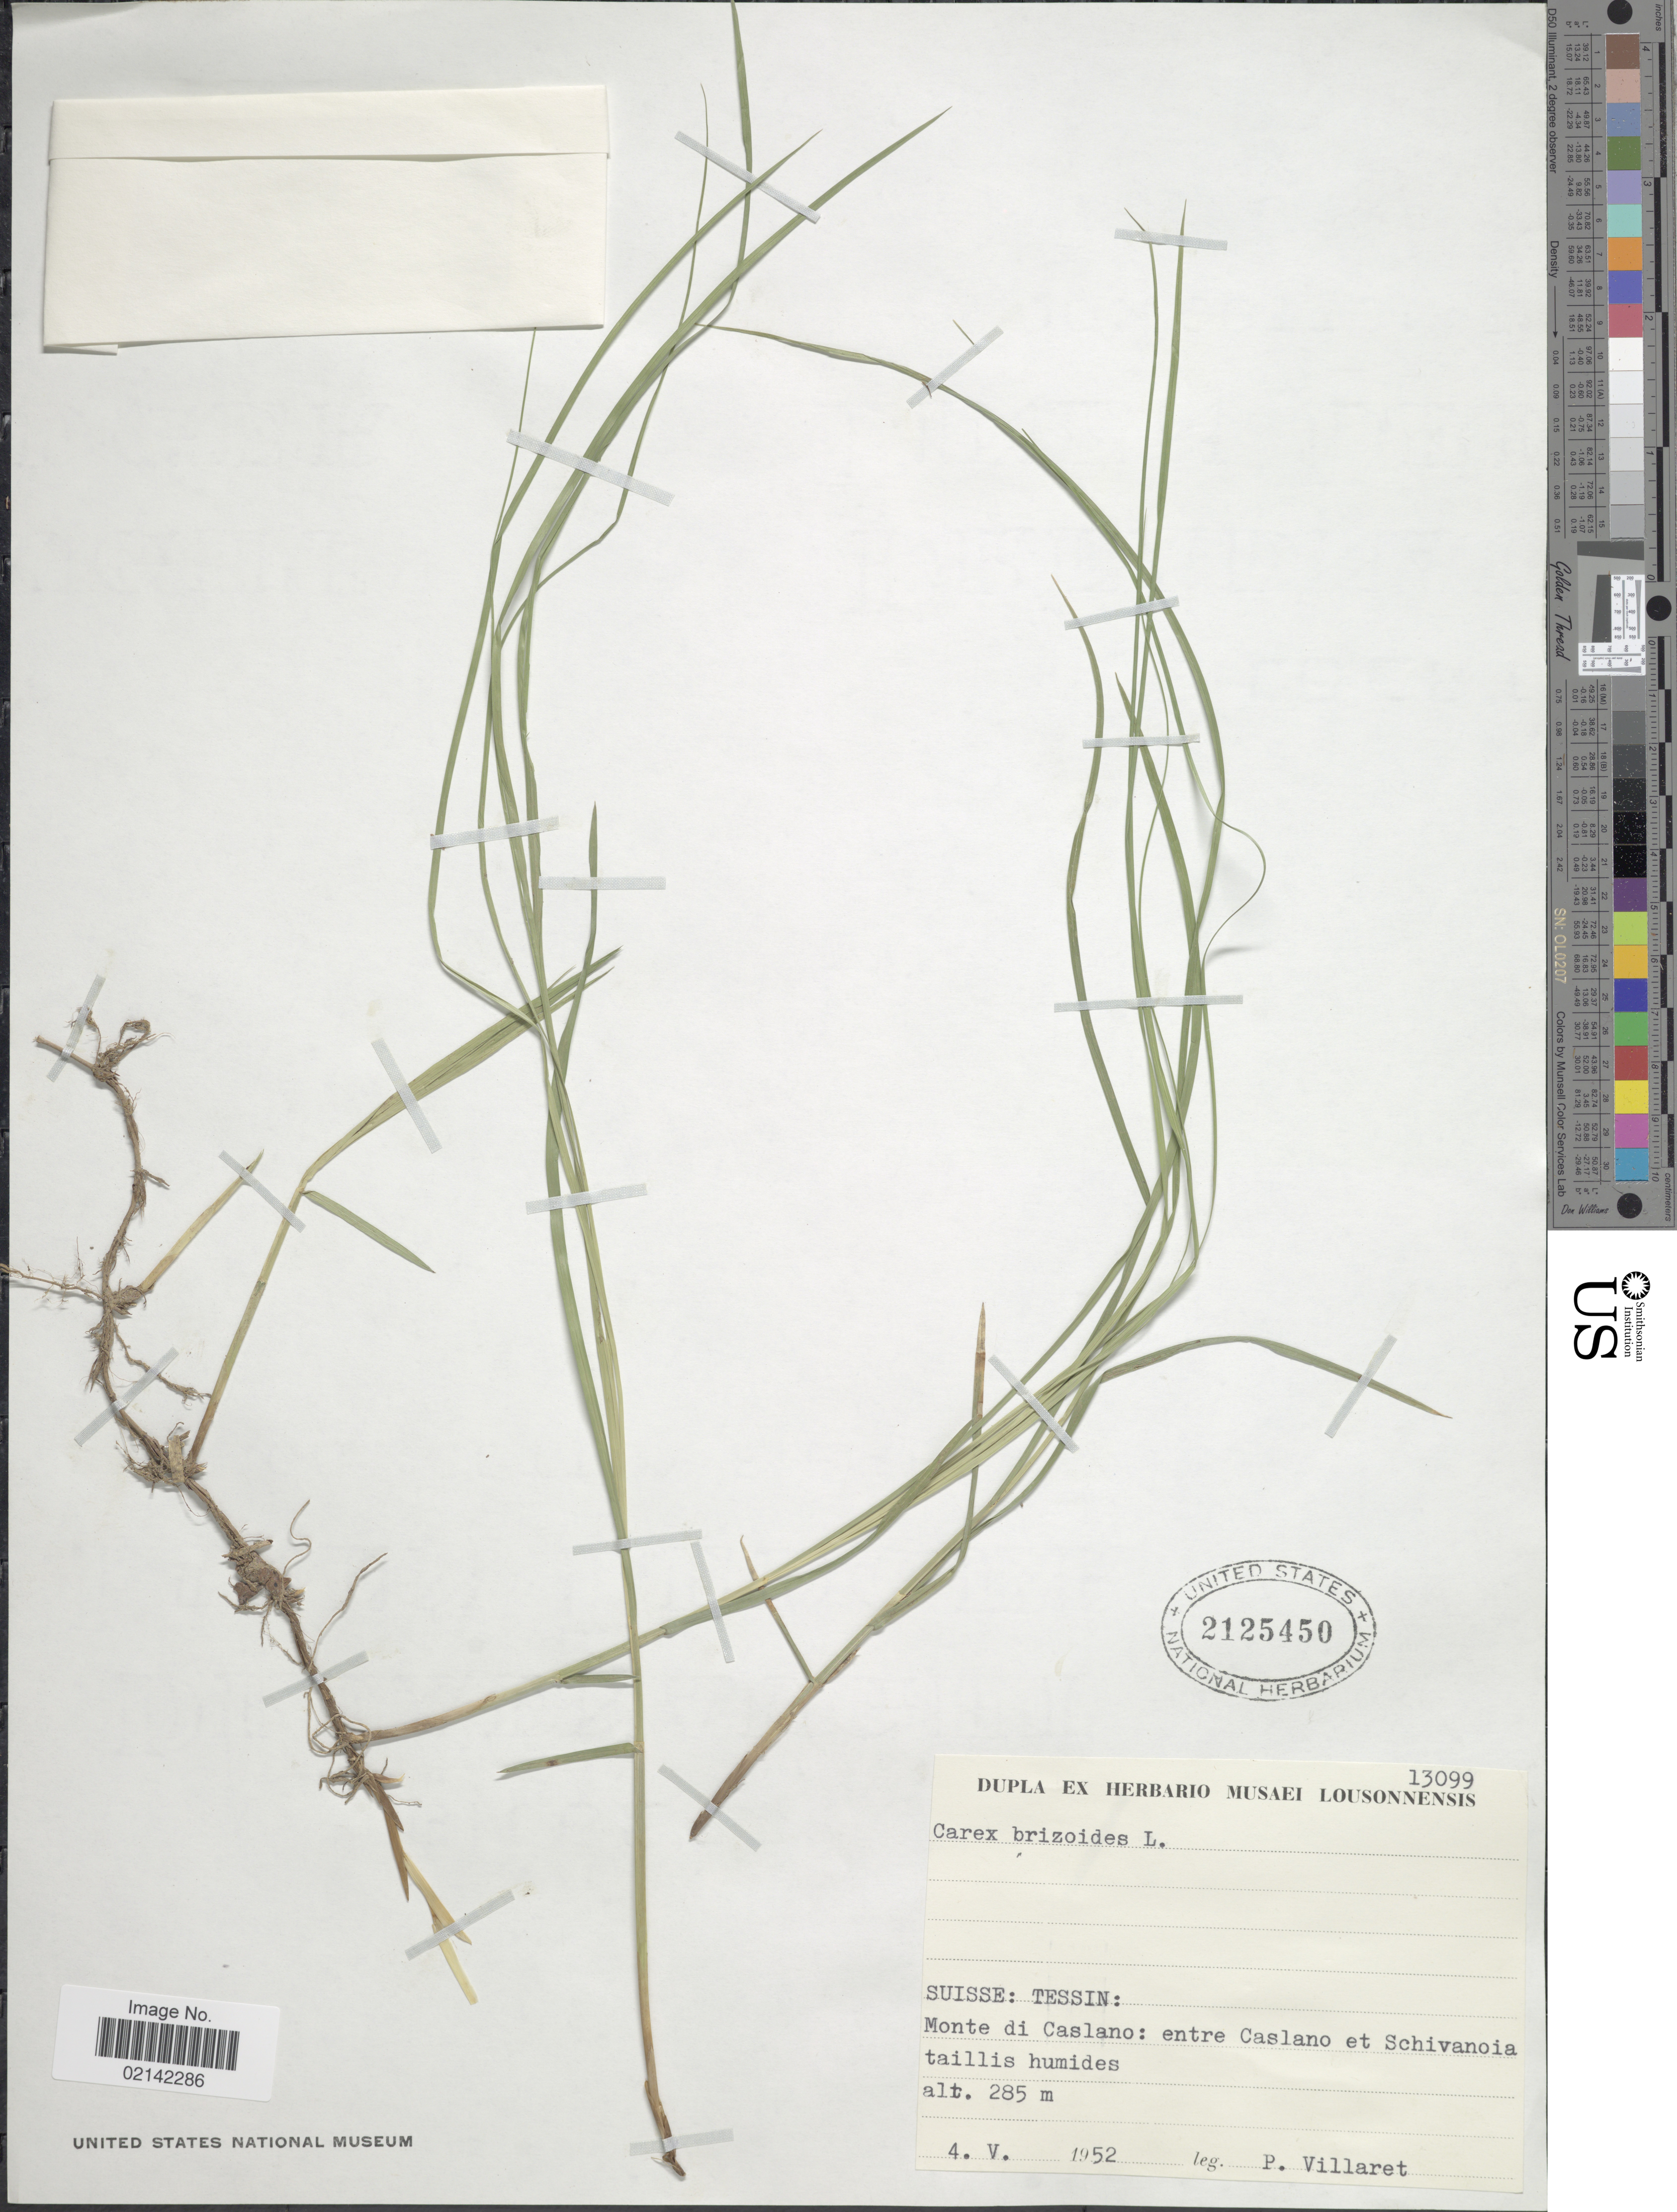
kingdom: Plantae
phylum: Tracheophyta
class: Liliopsida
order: Poales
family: Cyperaceae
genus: Carex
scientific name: Carex brizoides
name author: L.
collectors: P. Villaret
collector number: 13099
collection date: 1952-05-04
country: Switzerland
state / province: Ticino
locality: Suisse: Tessin: Monte die Caslano: entre Caslano et Schivanoia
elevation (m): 285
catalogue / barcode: US 2125450